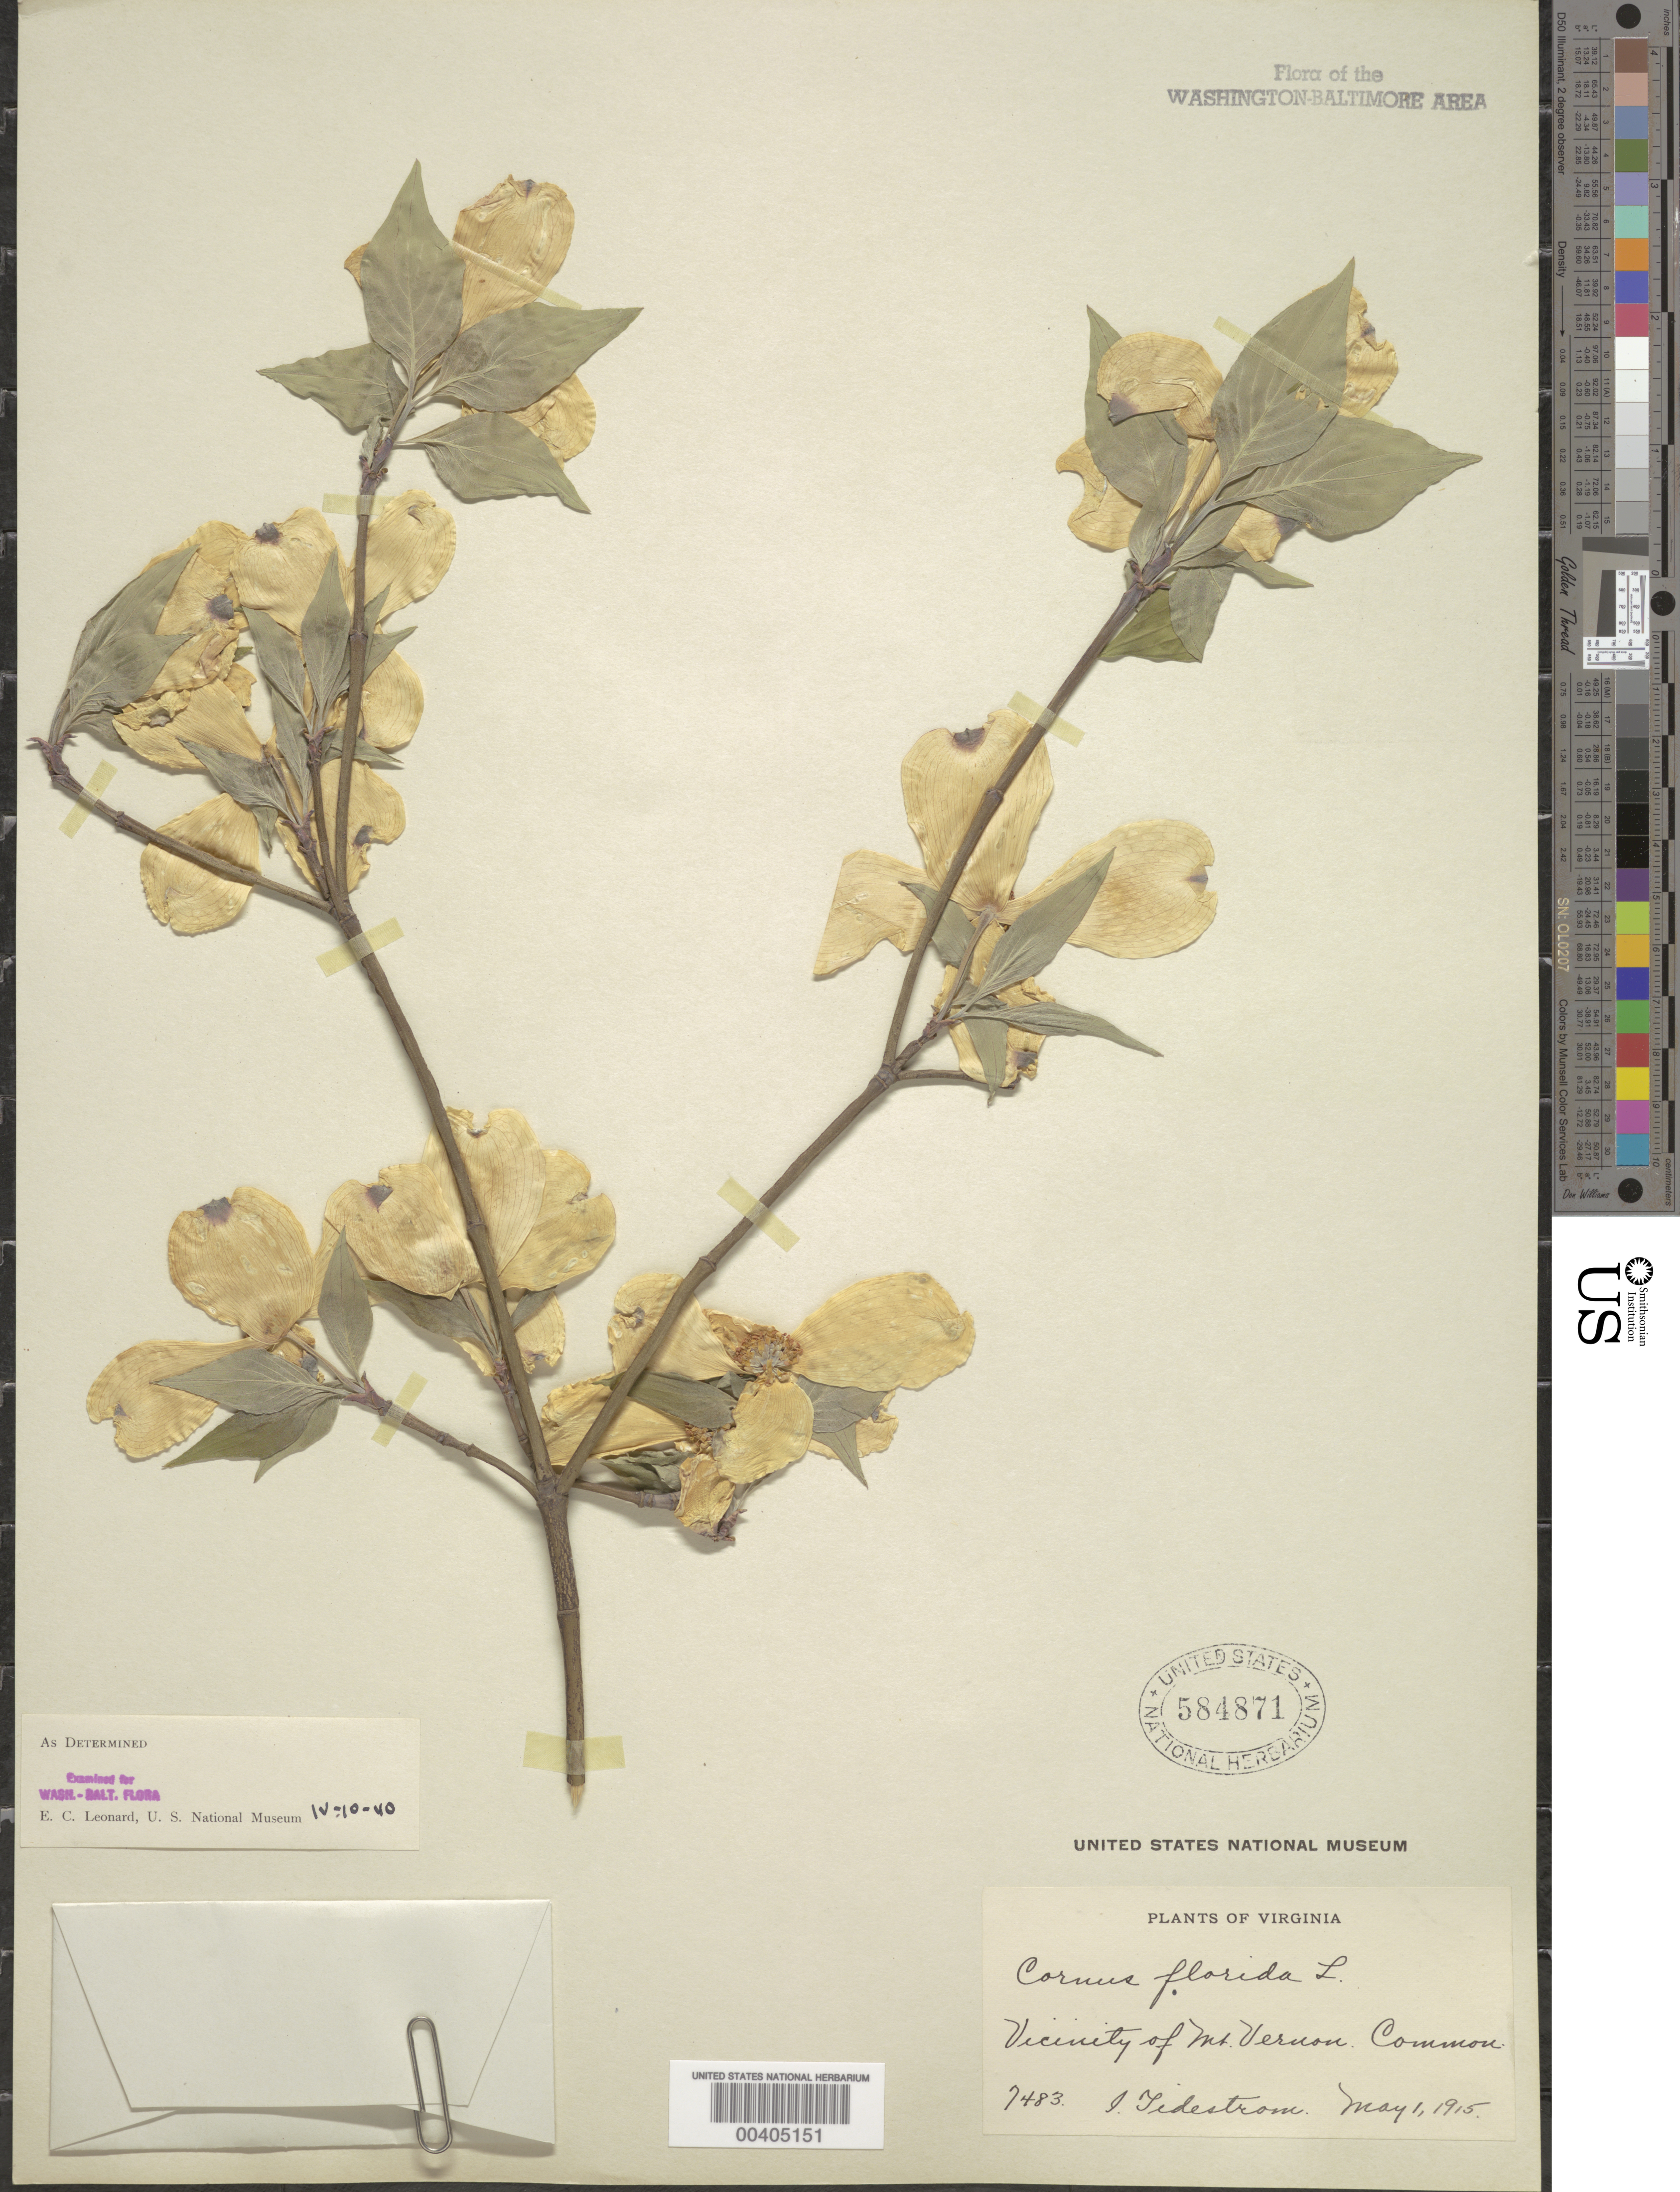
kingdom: Plantae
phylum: Tracheophyta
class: Magnoliopsida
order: Cornales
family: Cornaceae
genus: Cornus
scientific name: Cornus florida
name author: L.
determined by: Leonard, Emery C., (US)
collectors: I. F. Tidestrom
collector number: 7483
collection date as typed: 01 May 1915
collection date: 1915-05-01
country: United States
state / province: Virginia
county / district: Fairfax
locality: Vicinity of Mount Vernon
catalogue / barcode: US 584871